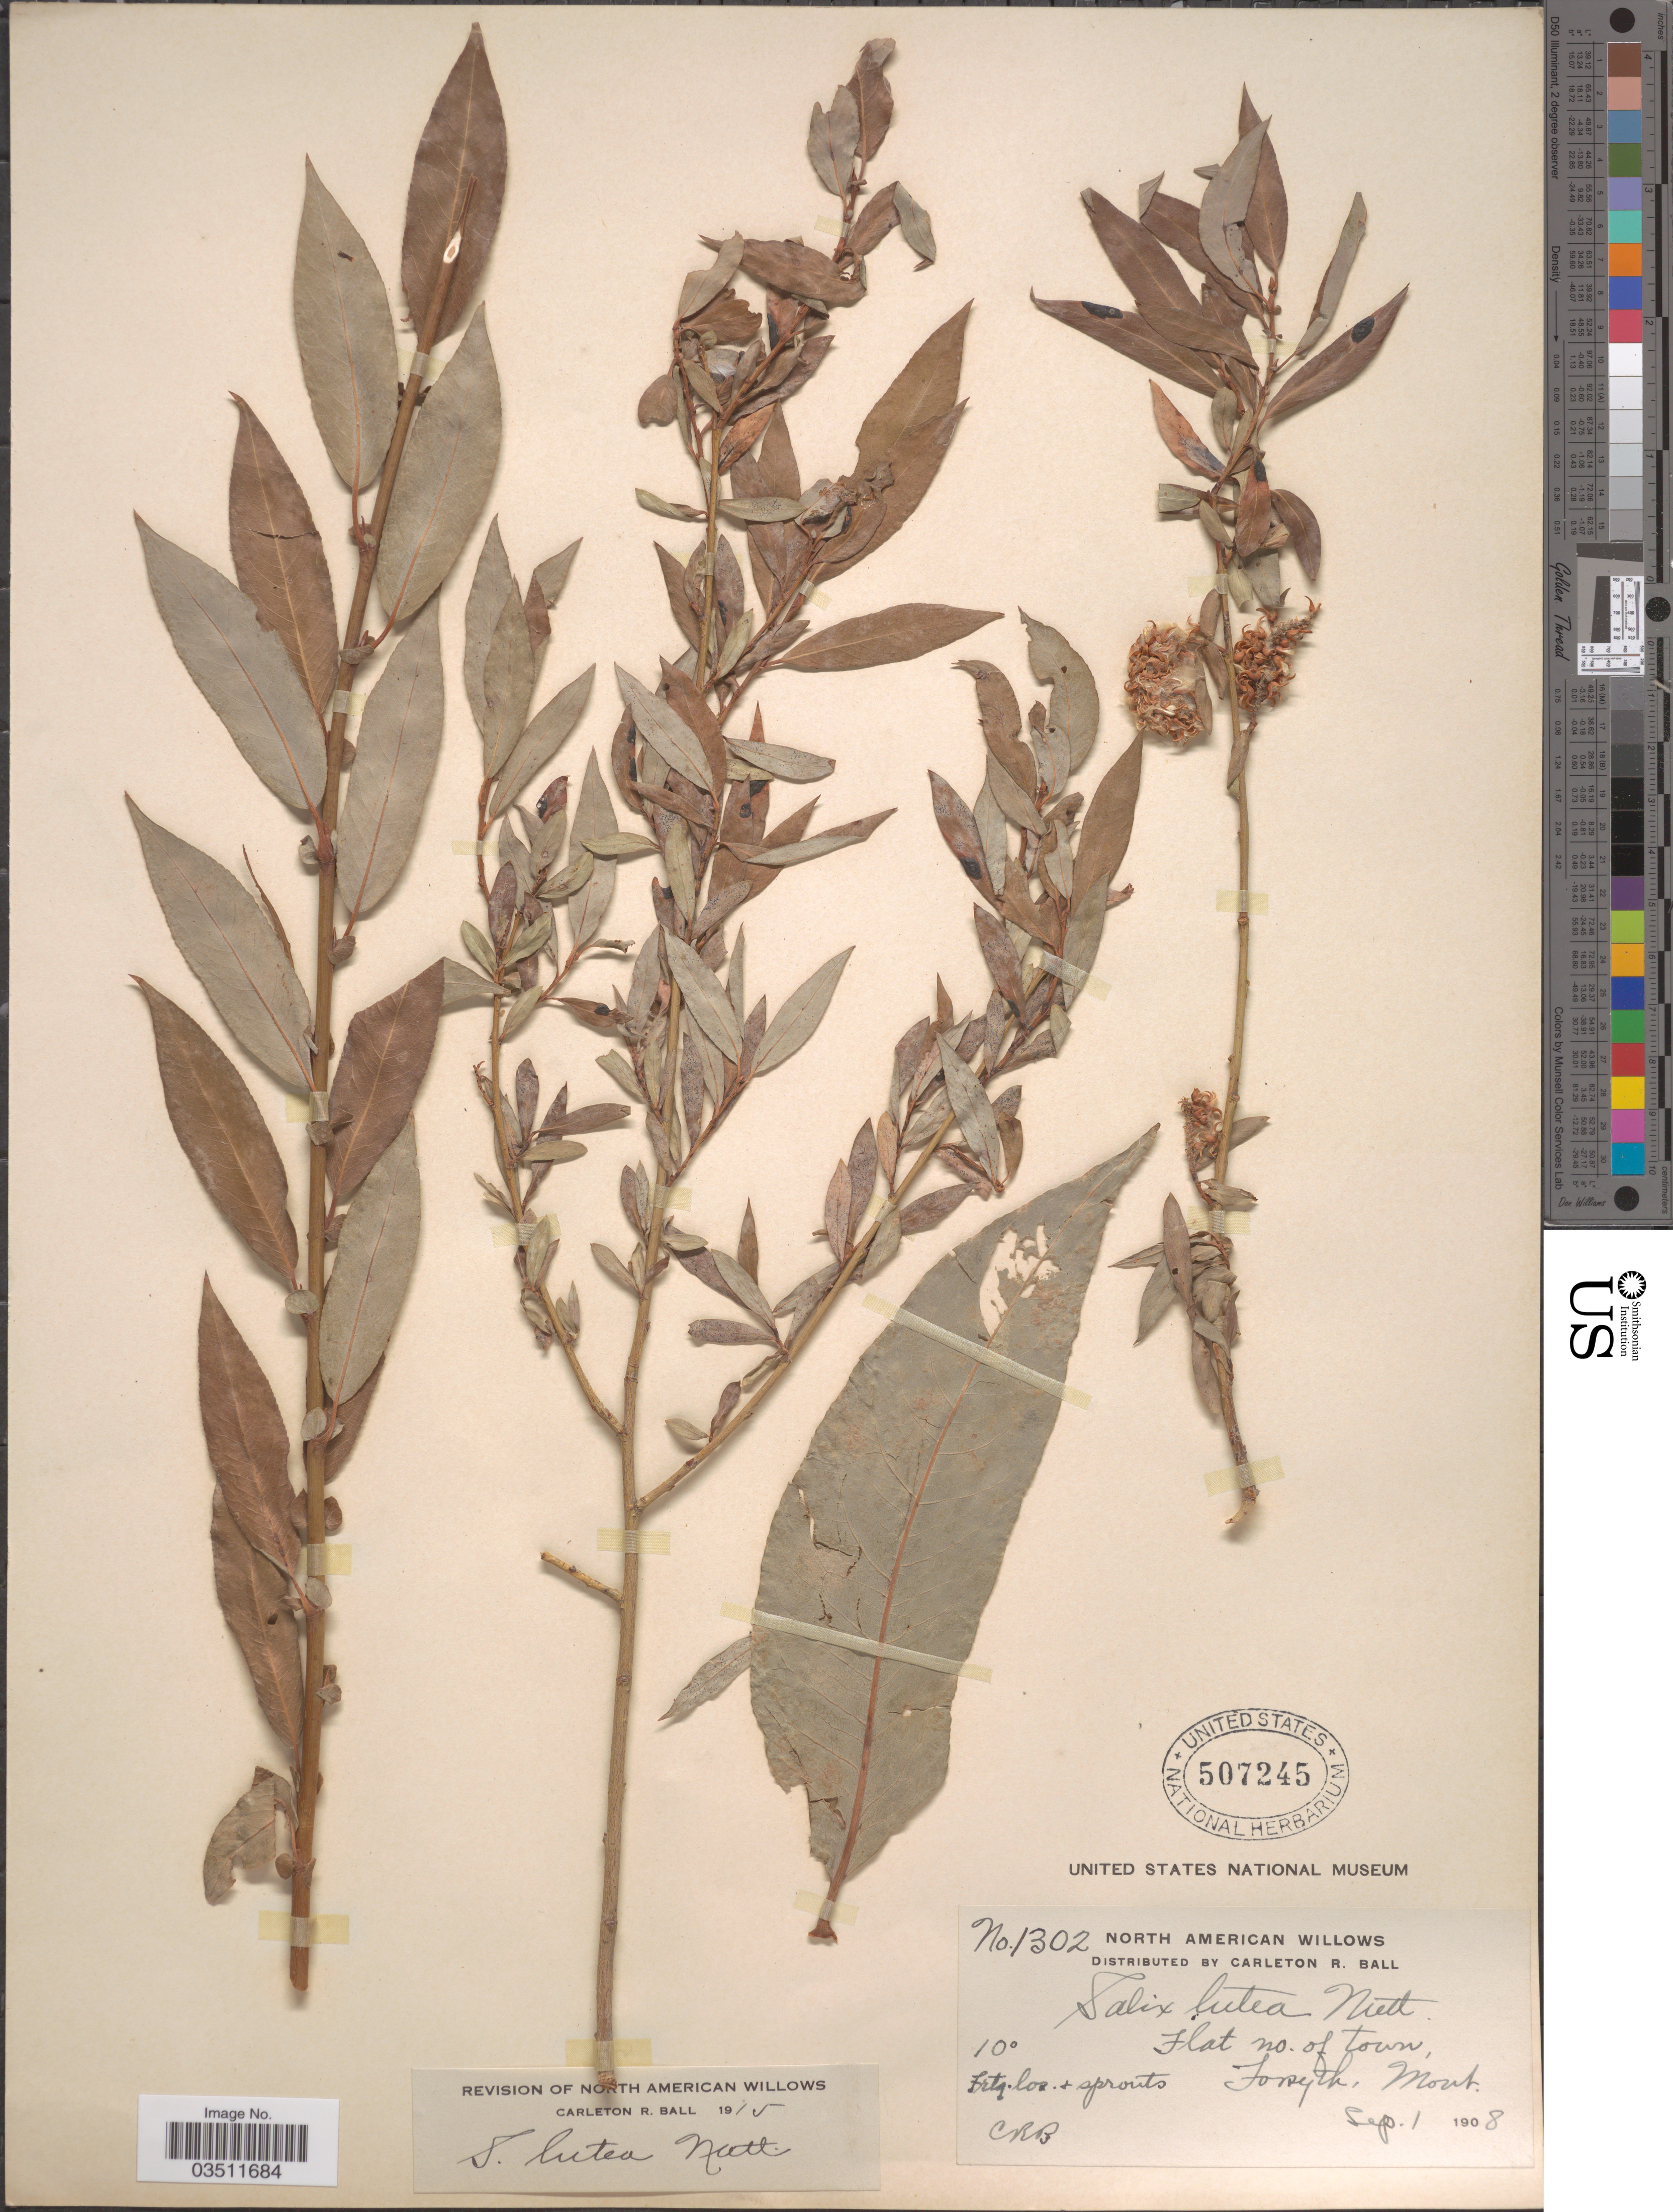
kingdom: Plantae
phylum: Tracheophyta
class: Magnoliopsida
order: Malpighiales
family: Salicaceae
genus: Salix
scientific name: Salix lutea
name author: Nutt.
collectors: C. R. Ball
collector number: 1302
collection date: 1908-09-01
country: United States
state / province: Montana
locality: Flat no. of town, Forsyth.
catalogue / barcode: US 507245